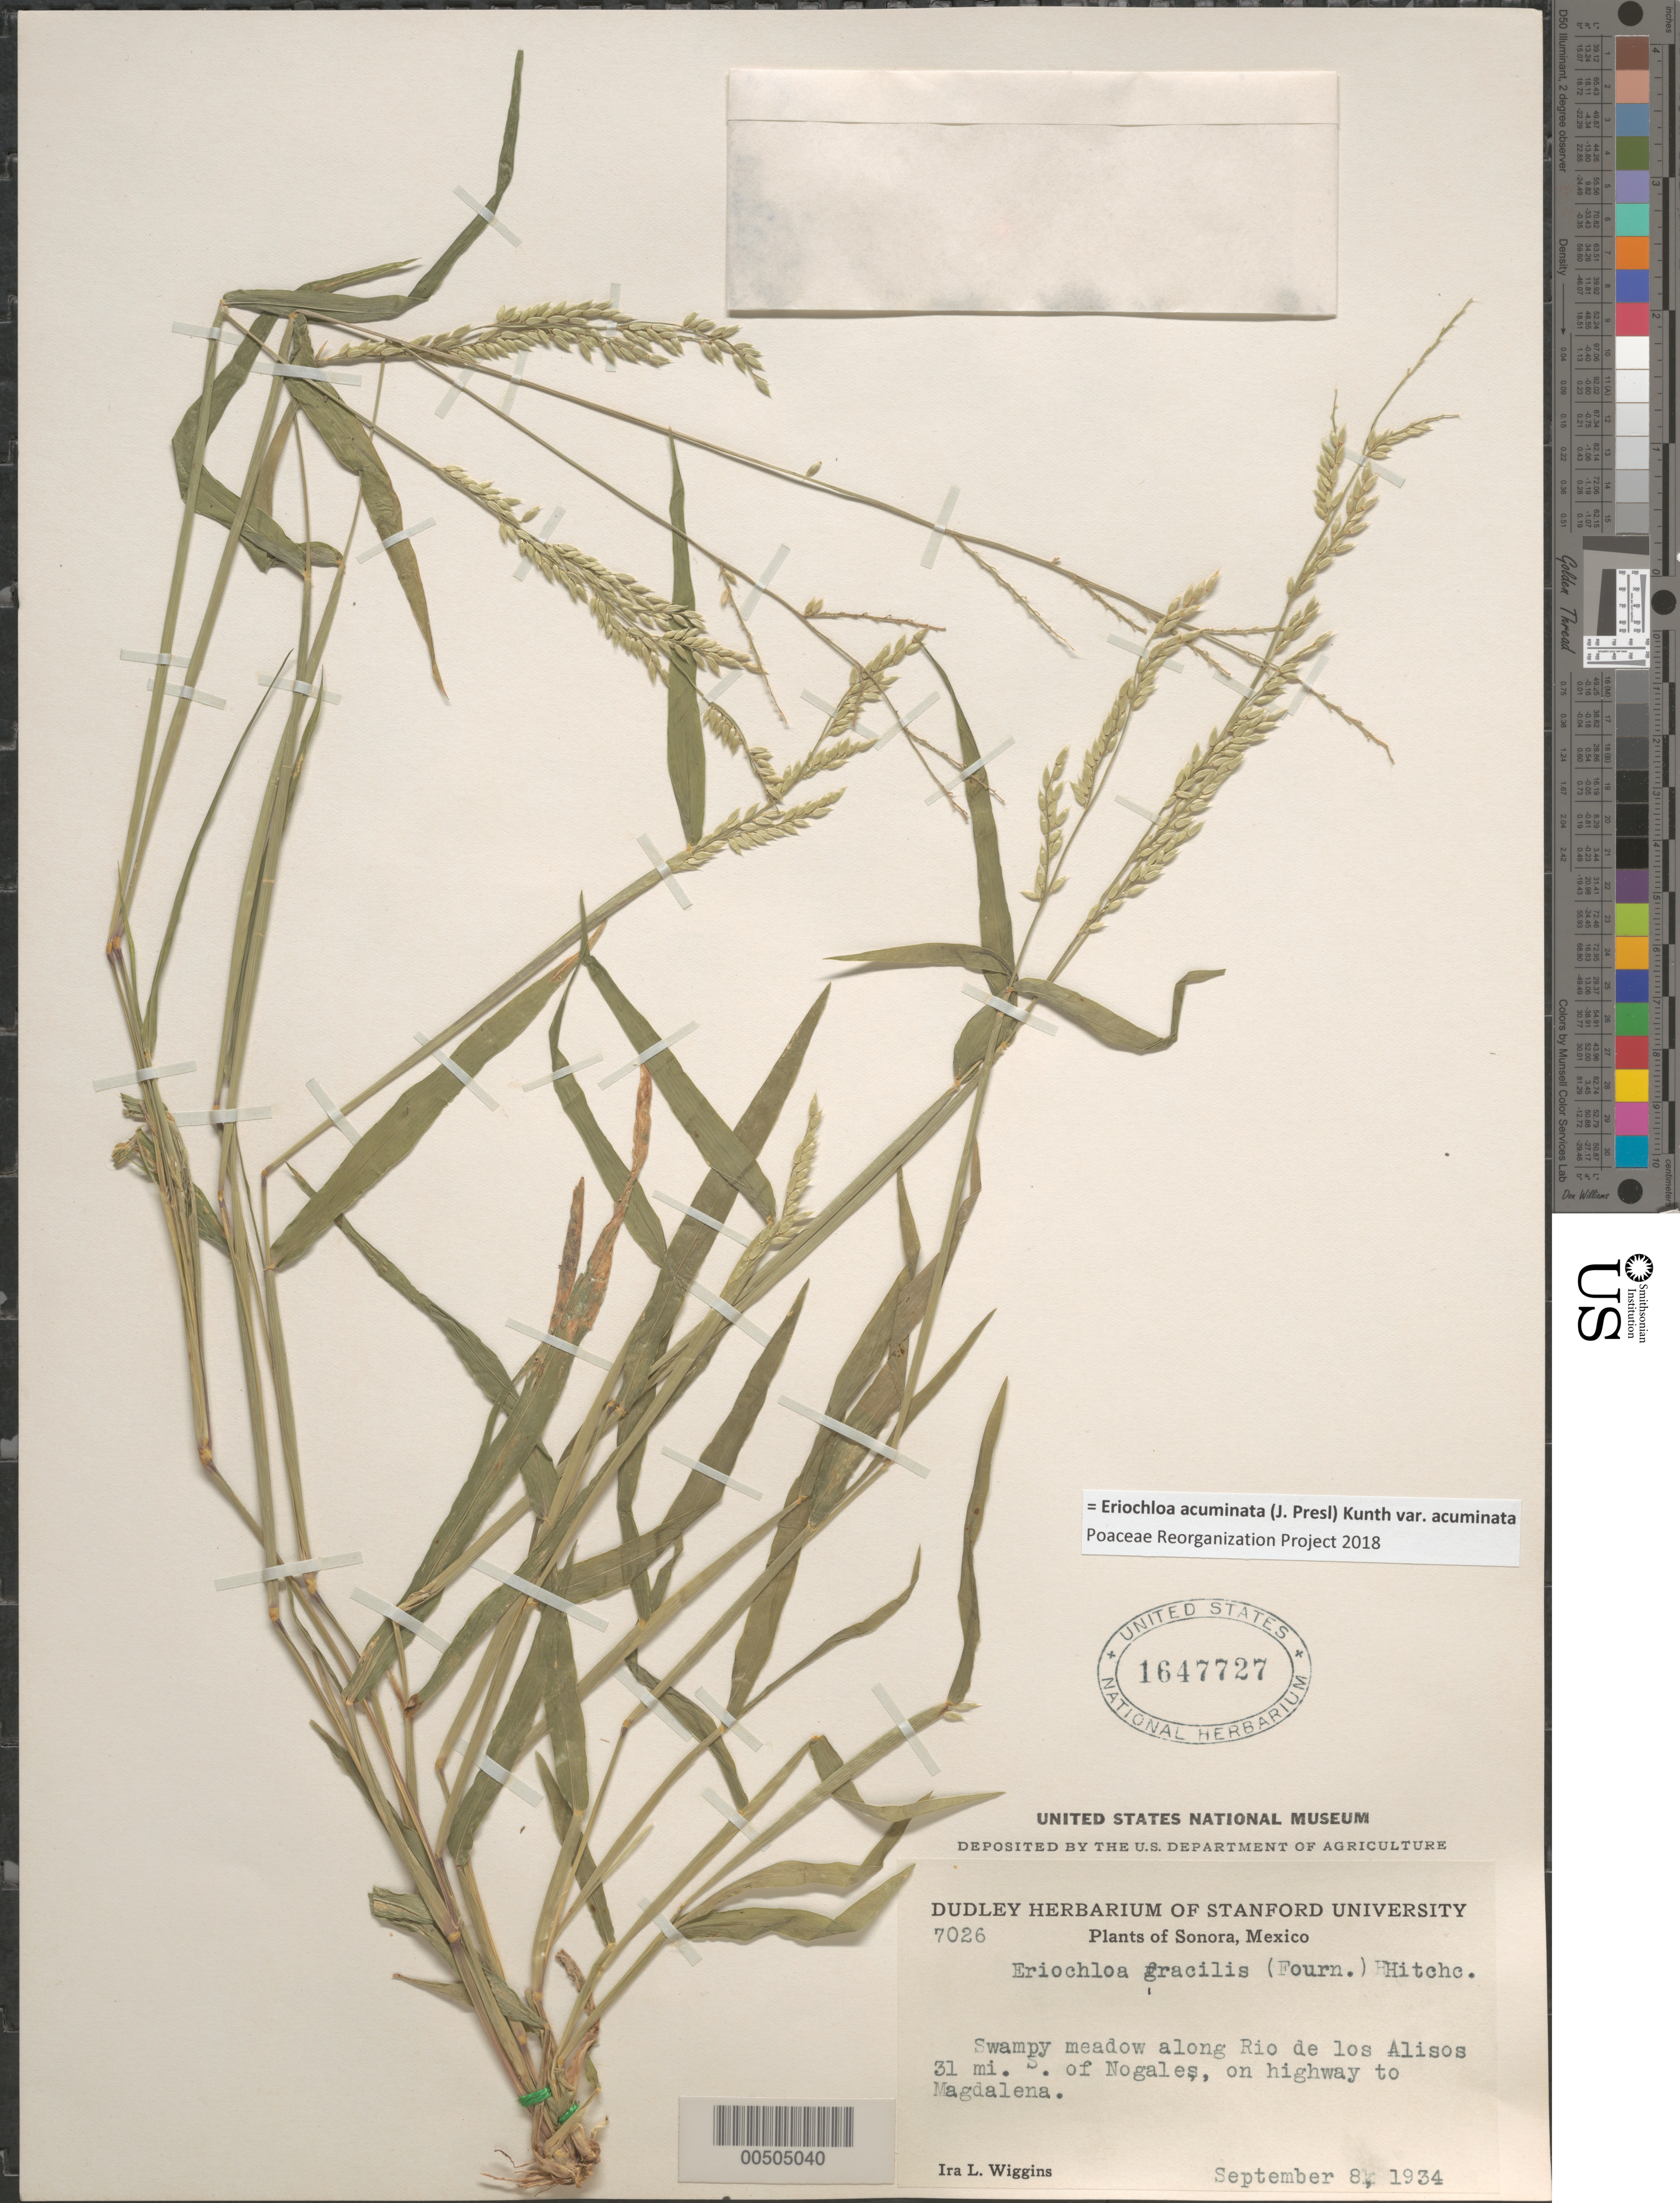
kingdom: Plantae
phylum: Tracheophyta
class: Liliopsida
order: Poales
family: Poaceae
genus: Eriochloa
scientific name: Eriochloa acuminata var. acuminata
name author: (J. Presl) Kunth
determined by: Poaceae Reorganization Project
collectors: I. L. Wiggins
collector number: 7026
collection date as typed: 8 Sep 1934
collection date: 1934-09-08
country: Mexico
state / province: Sonora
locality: Along Rio de los Alisos, 31 mi S of Nogales, on hwy to Magdalena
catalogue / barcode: US 1647727